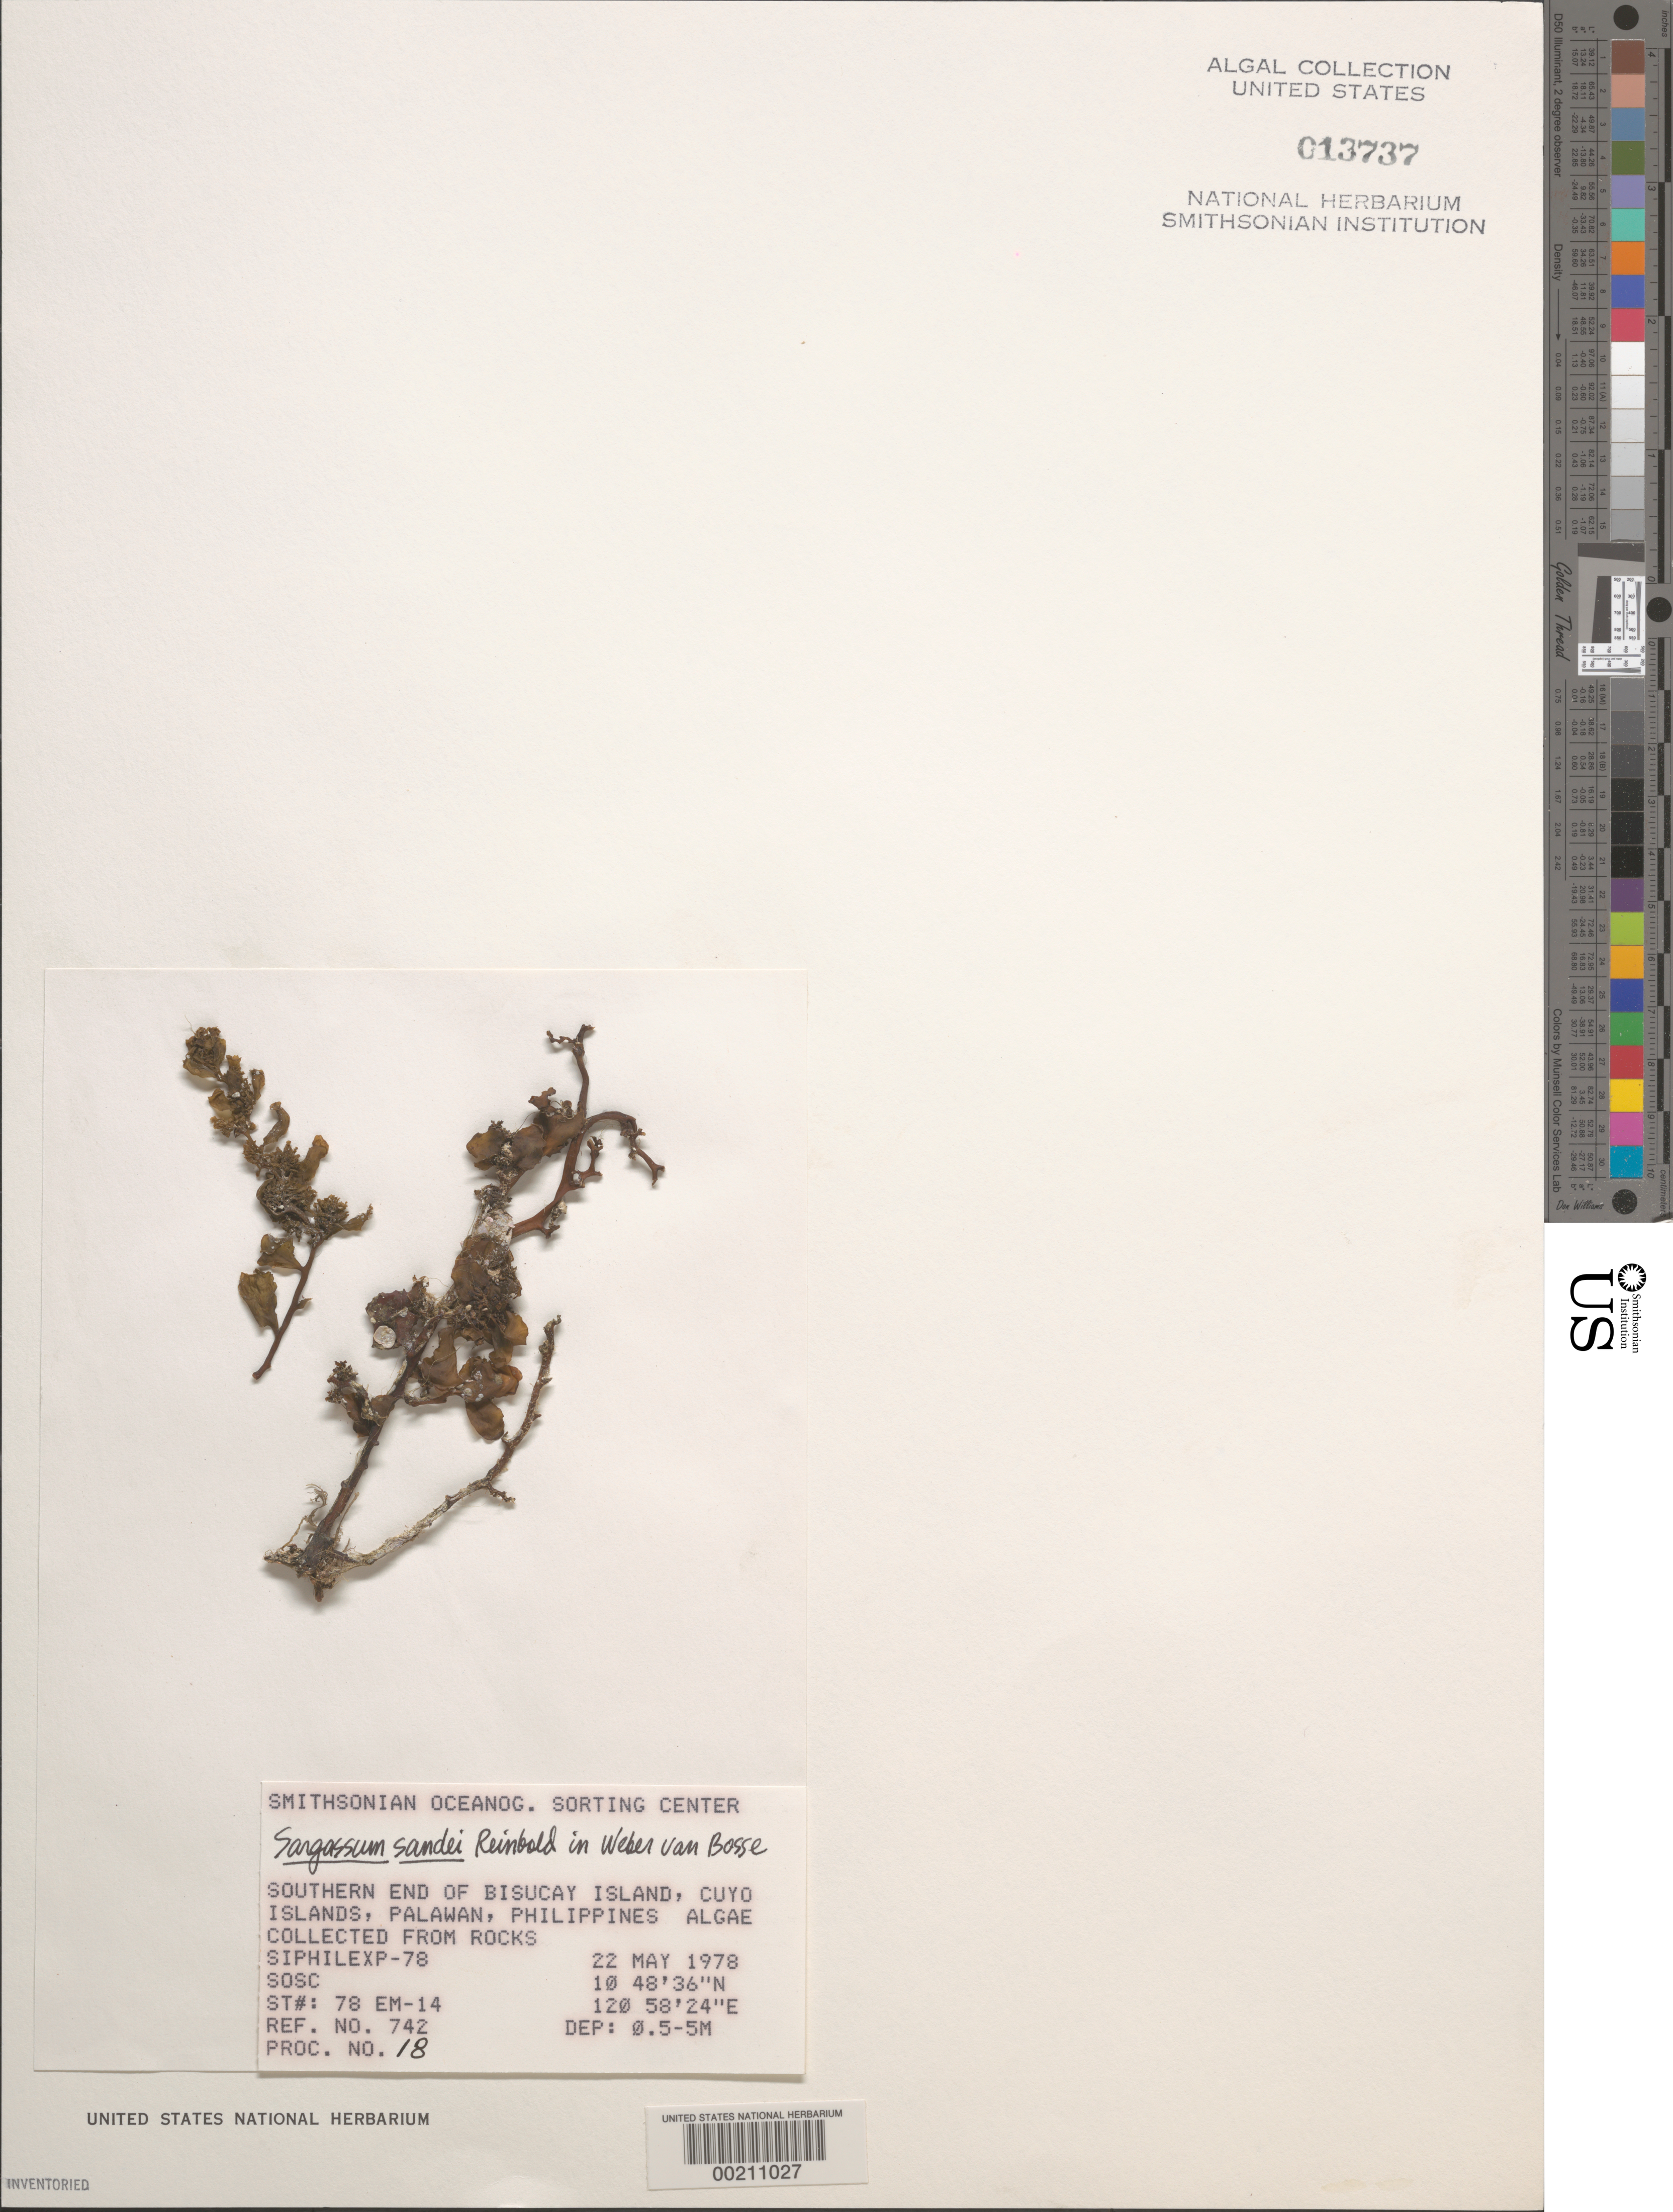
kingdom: Chromista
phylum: Ochrophyta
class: Phaeophyceae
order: Fucales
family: Sargassaceae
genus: Sargassum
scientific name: Sargassum incisifolium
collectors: SOSC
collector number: Station 78 Em-14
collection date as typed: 22 May 1978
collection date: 1978-05-22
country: Philippines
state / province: Mimaropa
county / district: Palawan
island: Bisucay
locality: Southern end of island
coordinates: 10 48' 36" N, 120 58' 24" E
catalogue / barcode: US 13737